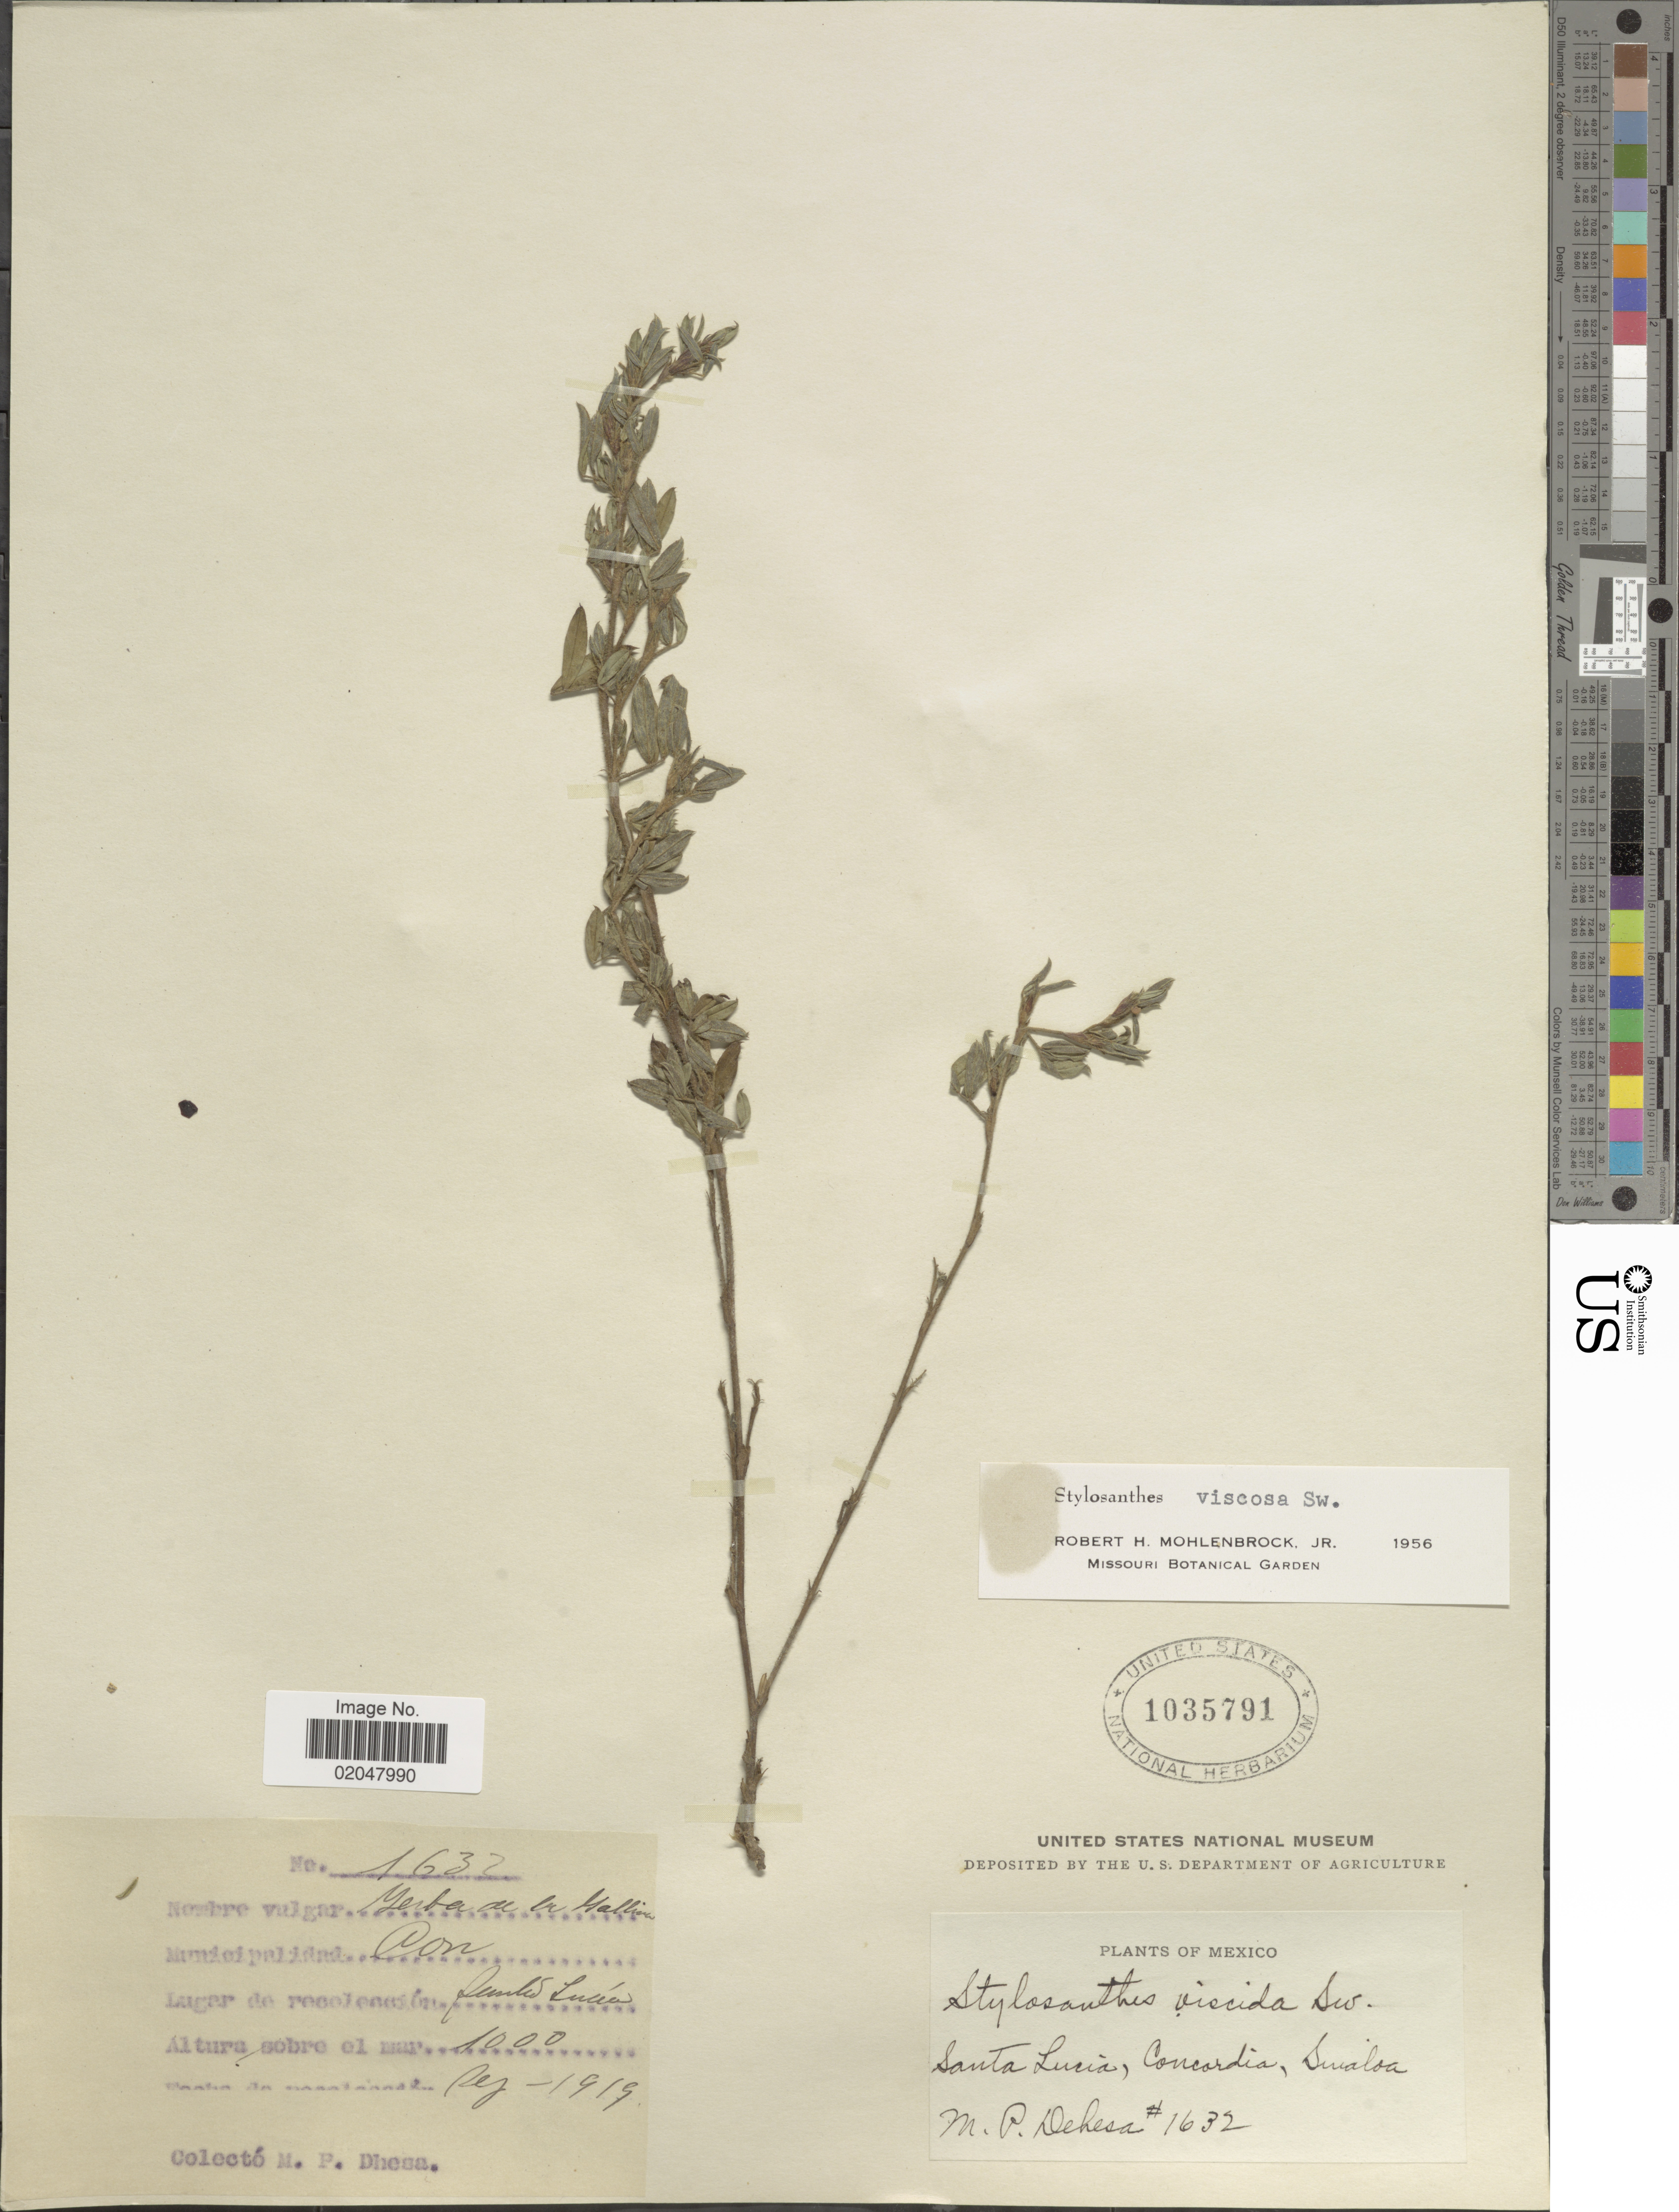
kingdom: Plantae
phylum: Tracheophyta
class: Magnoliopsida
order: Fabales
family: Fabaceae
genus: Stylosanthes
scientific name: Stylosanthes viscosa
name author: Sw.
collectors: M. Dehesa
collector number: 1632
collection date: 1919-09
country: Mexico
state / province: Sinaloa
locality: Santa Lucia, Concordia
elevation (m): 1000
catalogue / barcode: US 1035791